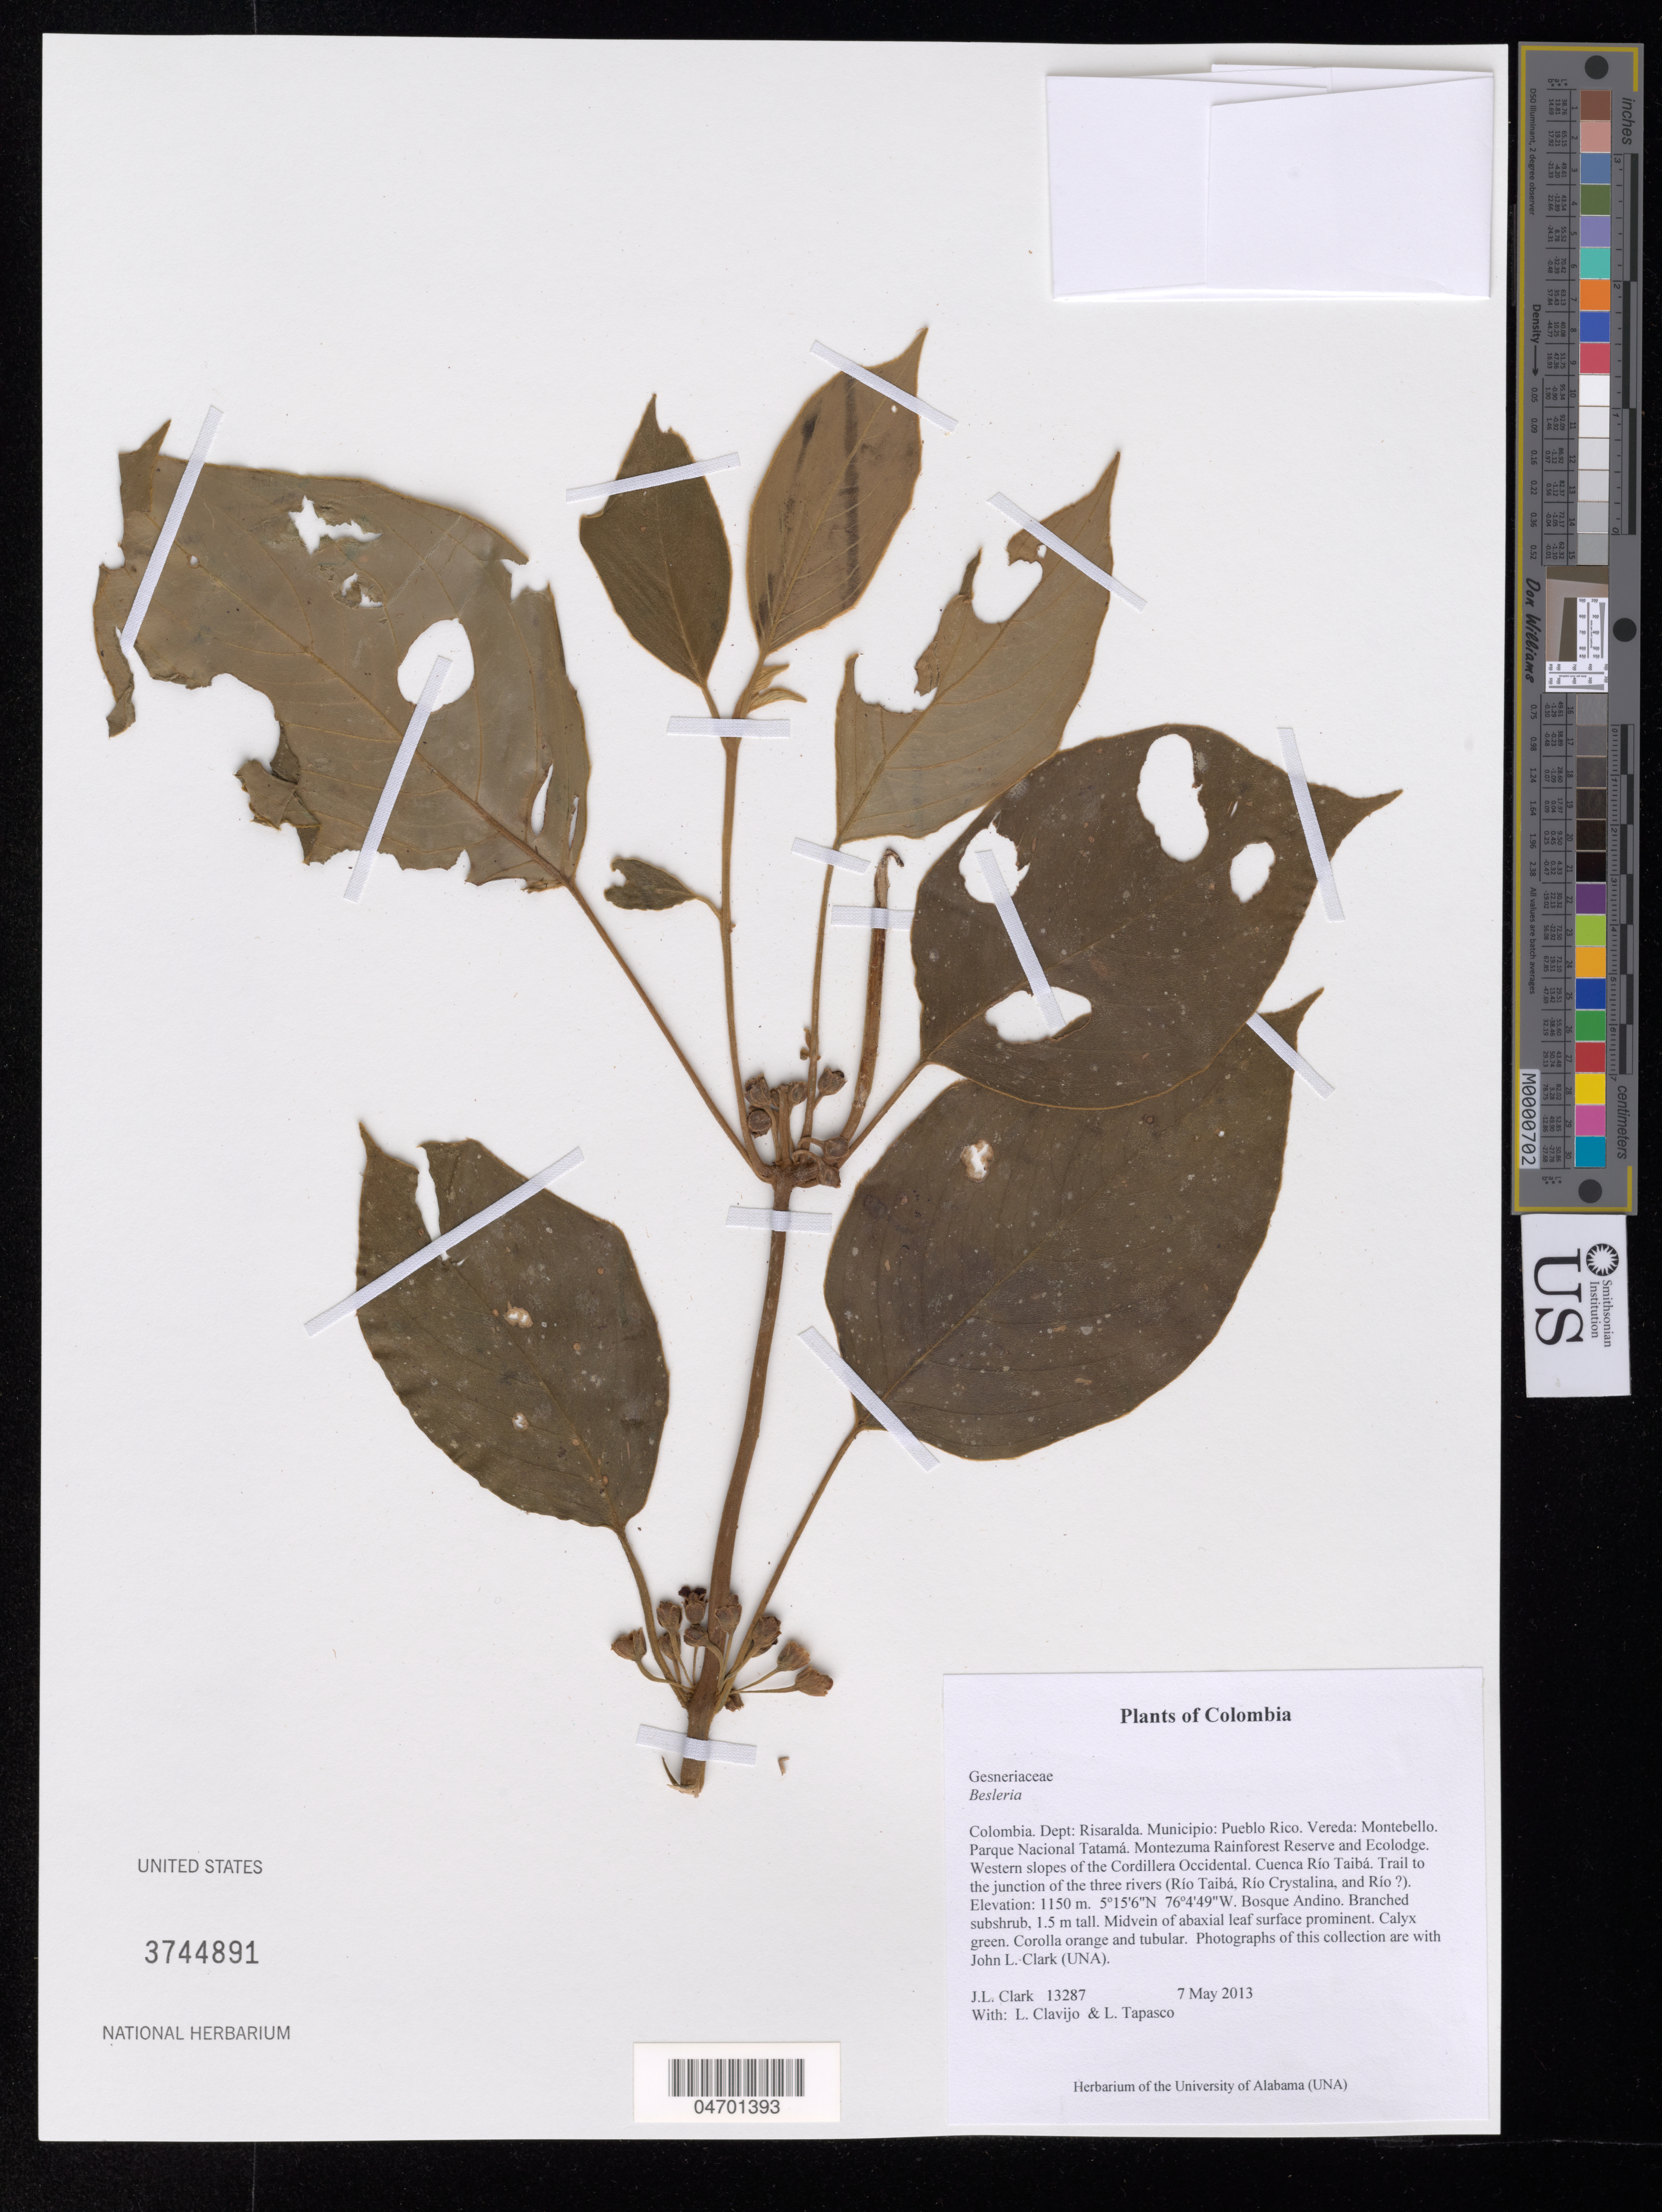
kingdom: Plantae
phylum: Tracheophyta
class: Magnoliopsida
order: Lamiales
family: Gesneriaceae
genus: Besleria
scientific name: Besleria sp.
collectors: J. L. Clark, L. Clavijo & D. Olstein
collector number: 13287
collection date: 2013-05-07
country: Colombia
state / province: Risaralda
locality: Dept: Risaralda. Municipio: Pueblo Rico. Vereda: Montebello. Parque Nacional Tatamá. Montezuma Rainforest Reserve and Ecolodge. Western slopes of the Cordillera Occidental. Cuenca Río Taibá. Trail to the junction of the three rivers (Río Taibá, Río Crystalina, and Río ?).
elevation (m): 1150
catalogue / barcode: US 3744891